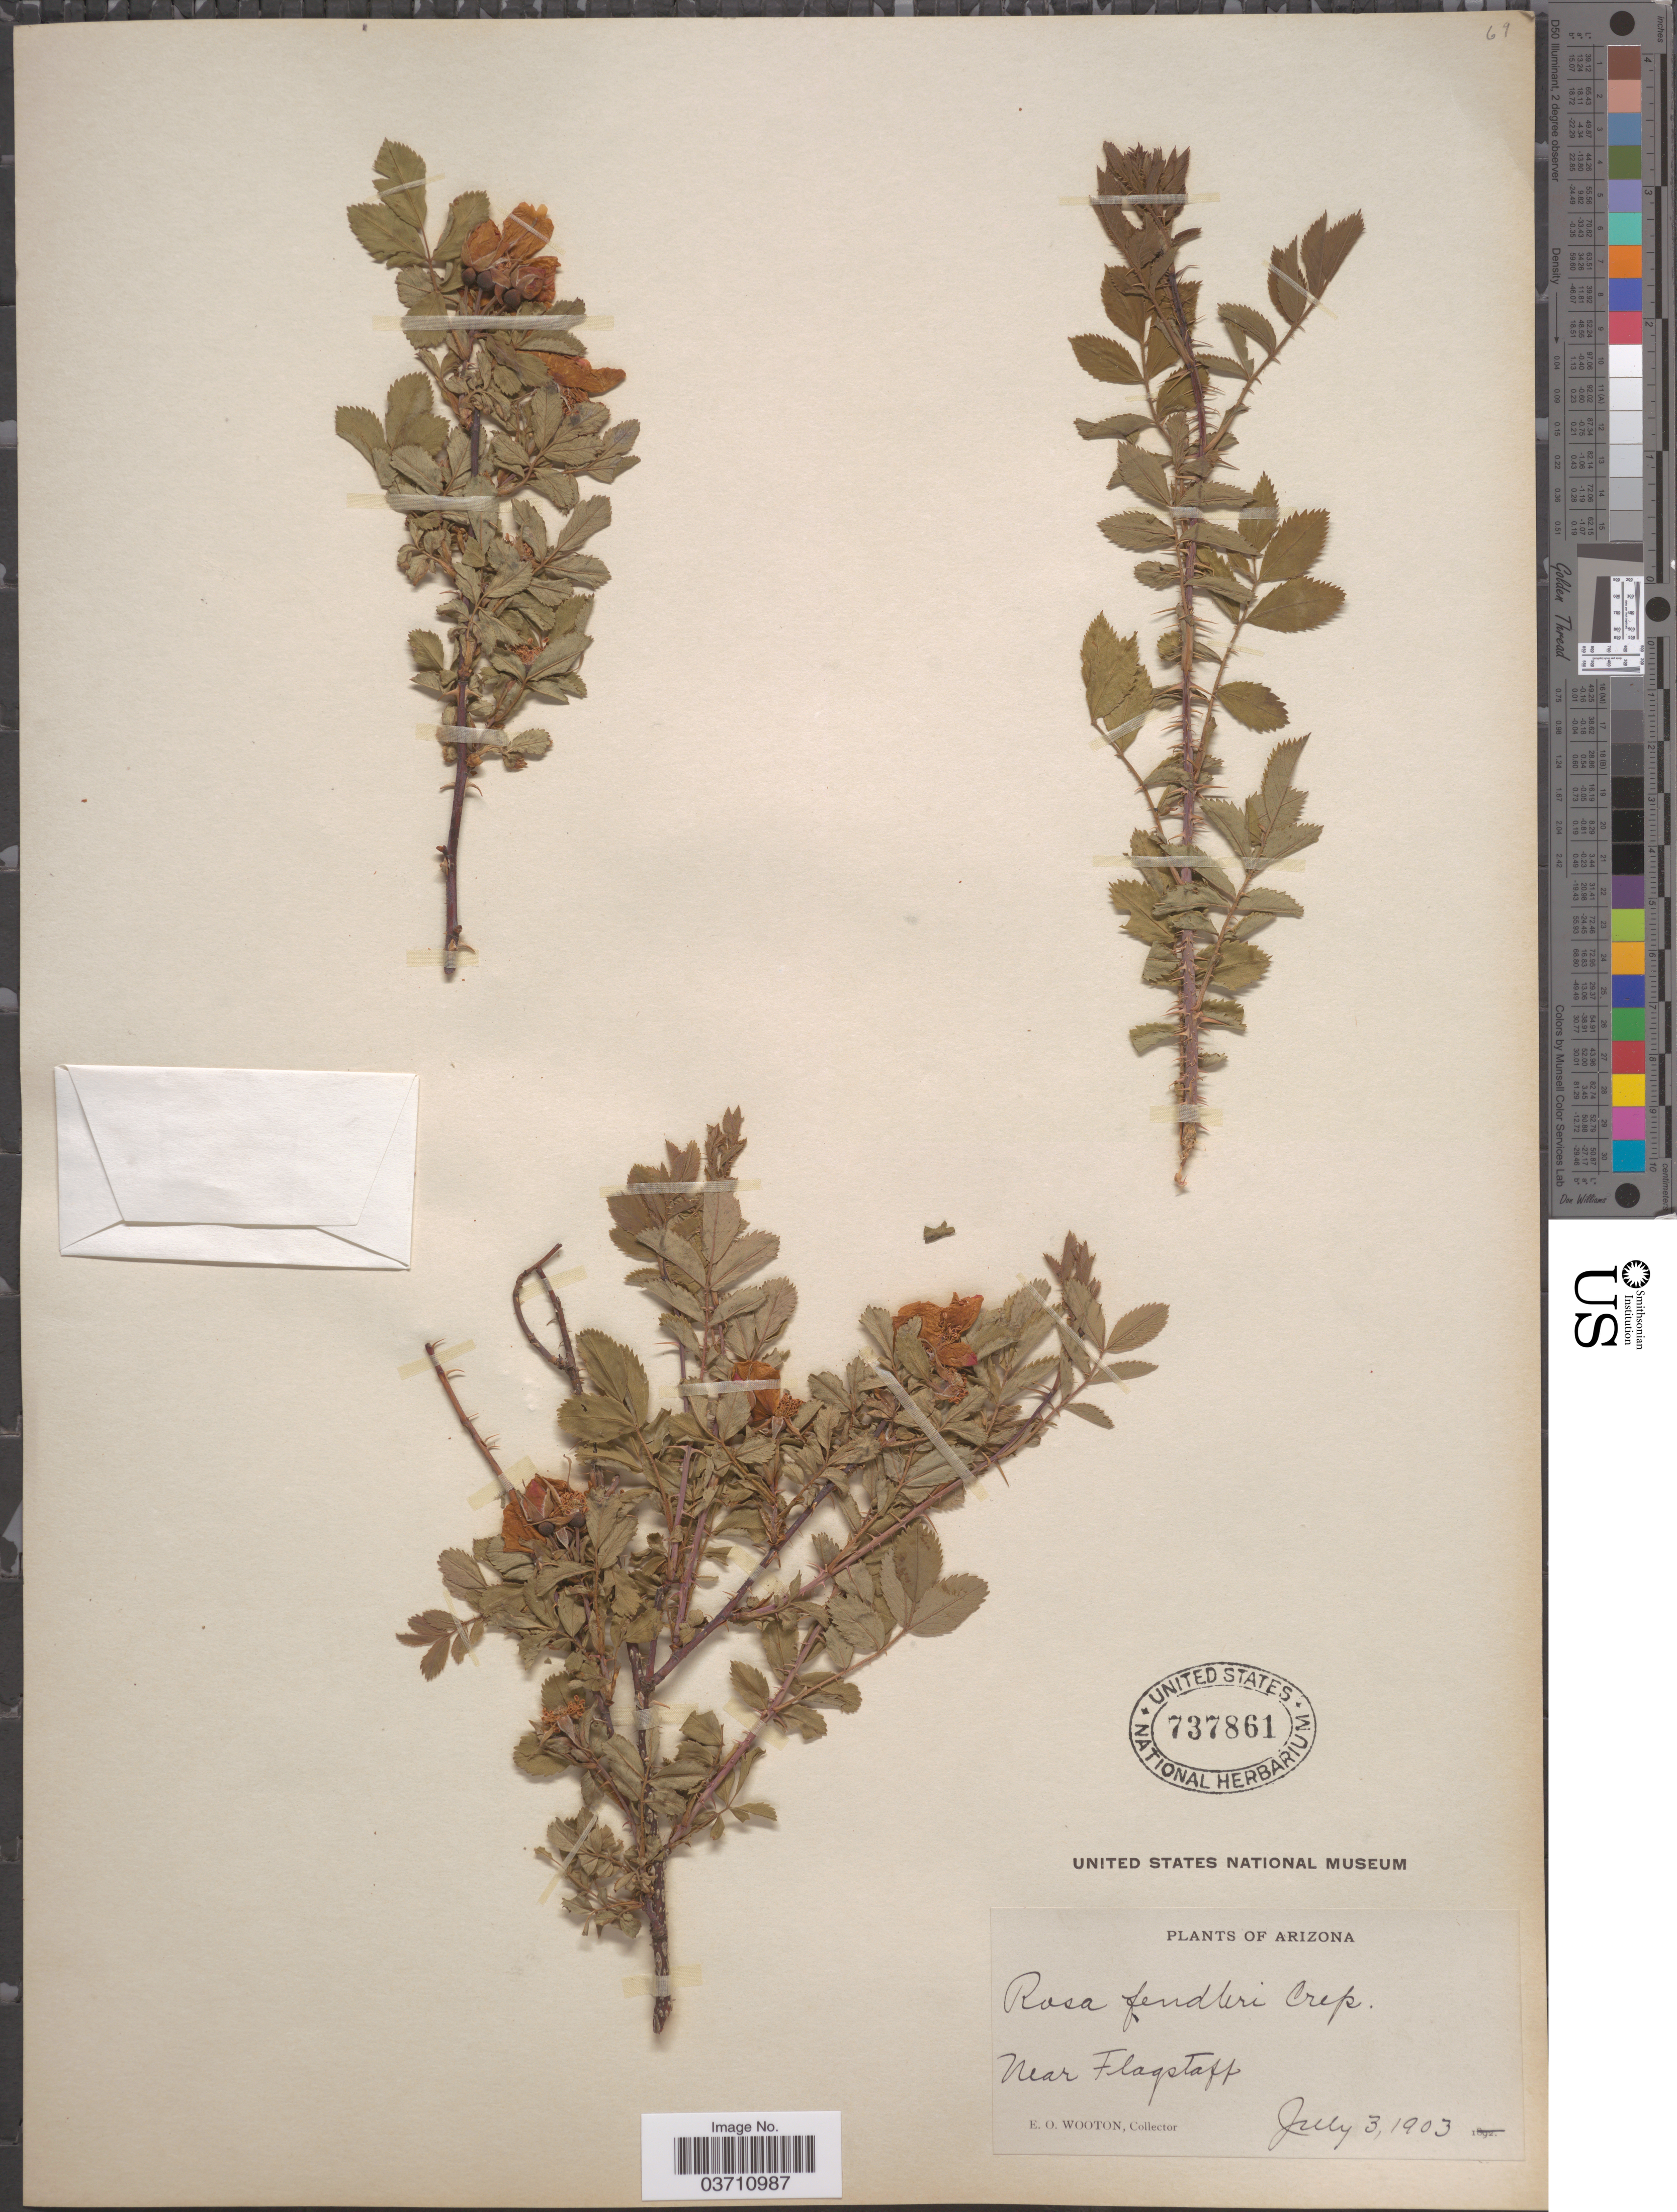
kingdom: Plantae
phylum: Tracheophyta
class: Magnoliopsida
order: Rosales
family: Rosaceae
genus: Rosa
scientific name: Rosa fendleri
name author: Crép.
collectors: E. O. Wooton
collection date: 1903-07-03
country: United States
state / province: Arizona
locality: Near Flagstaff.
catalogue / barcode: US 737861